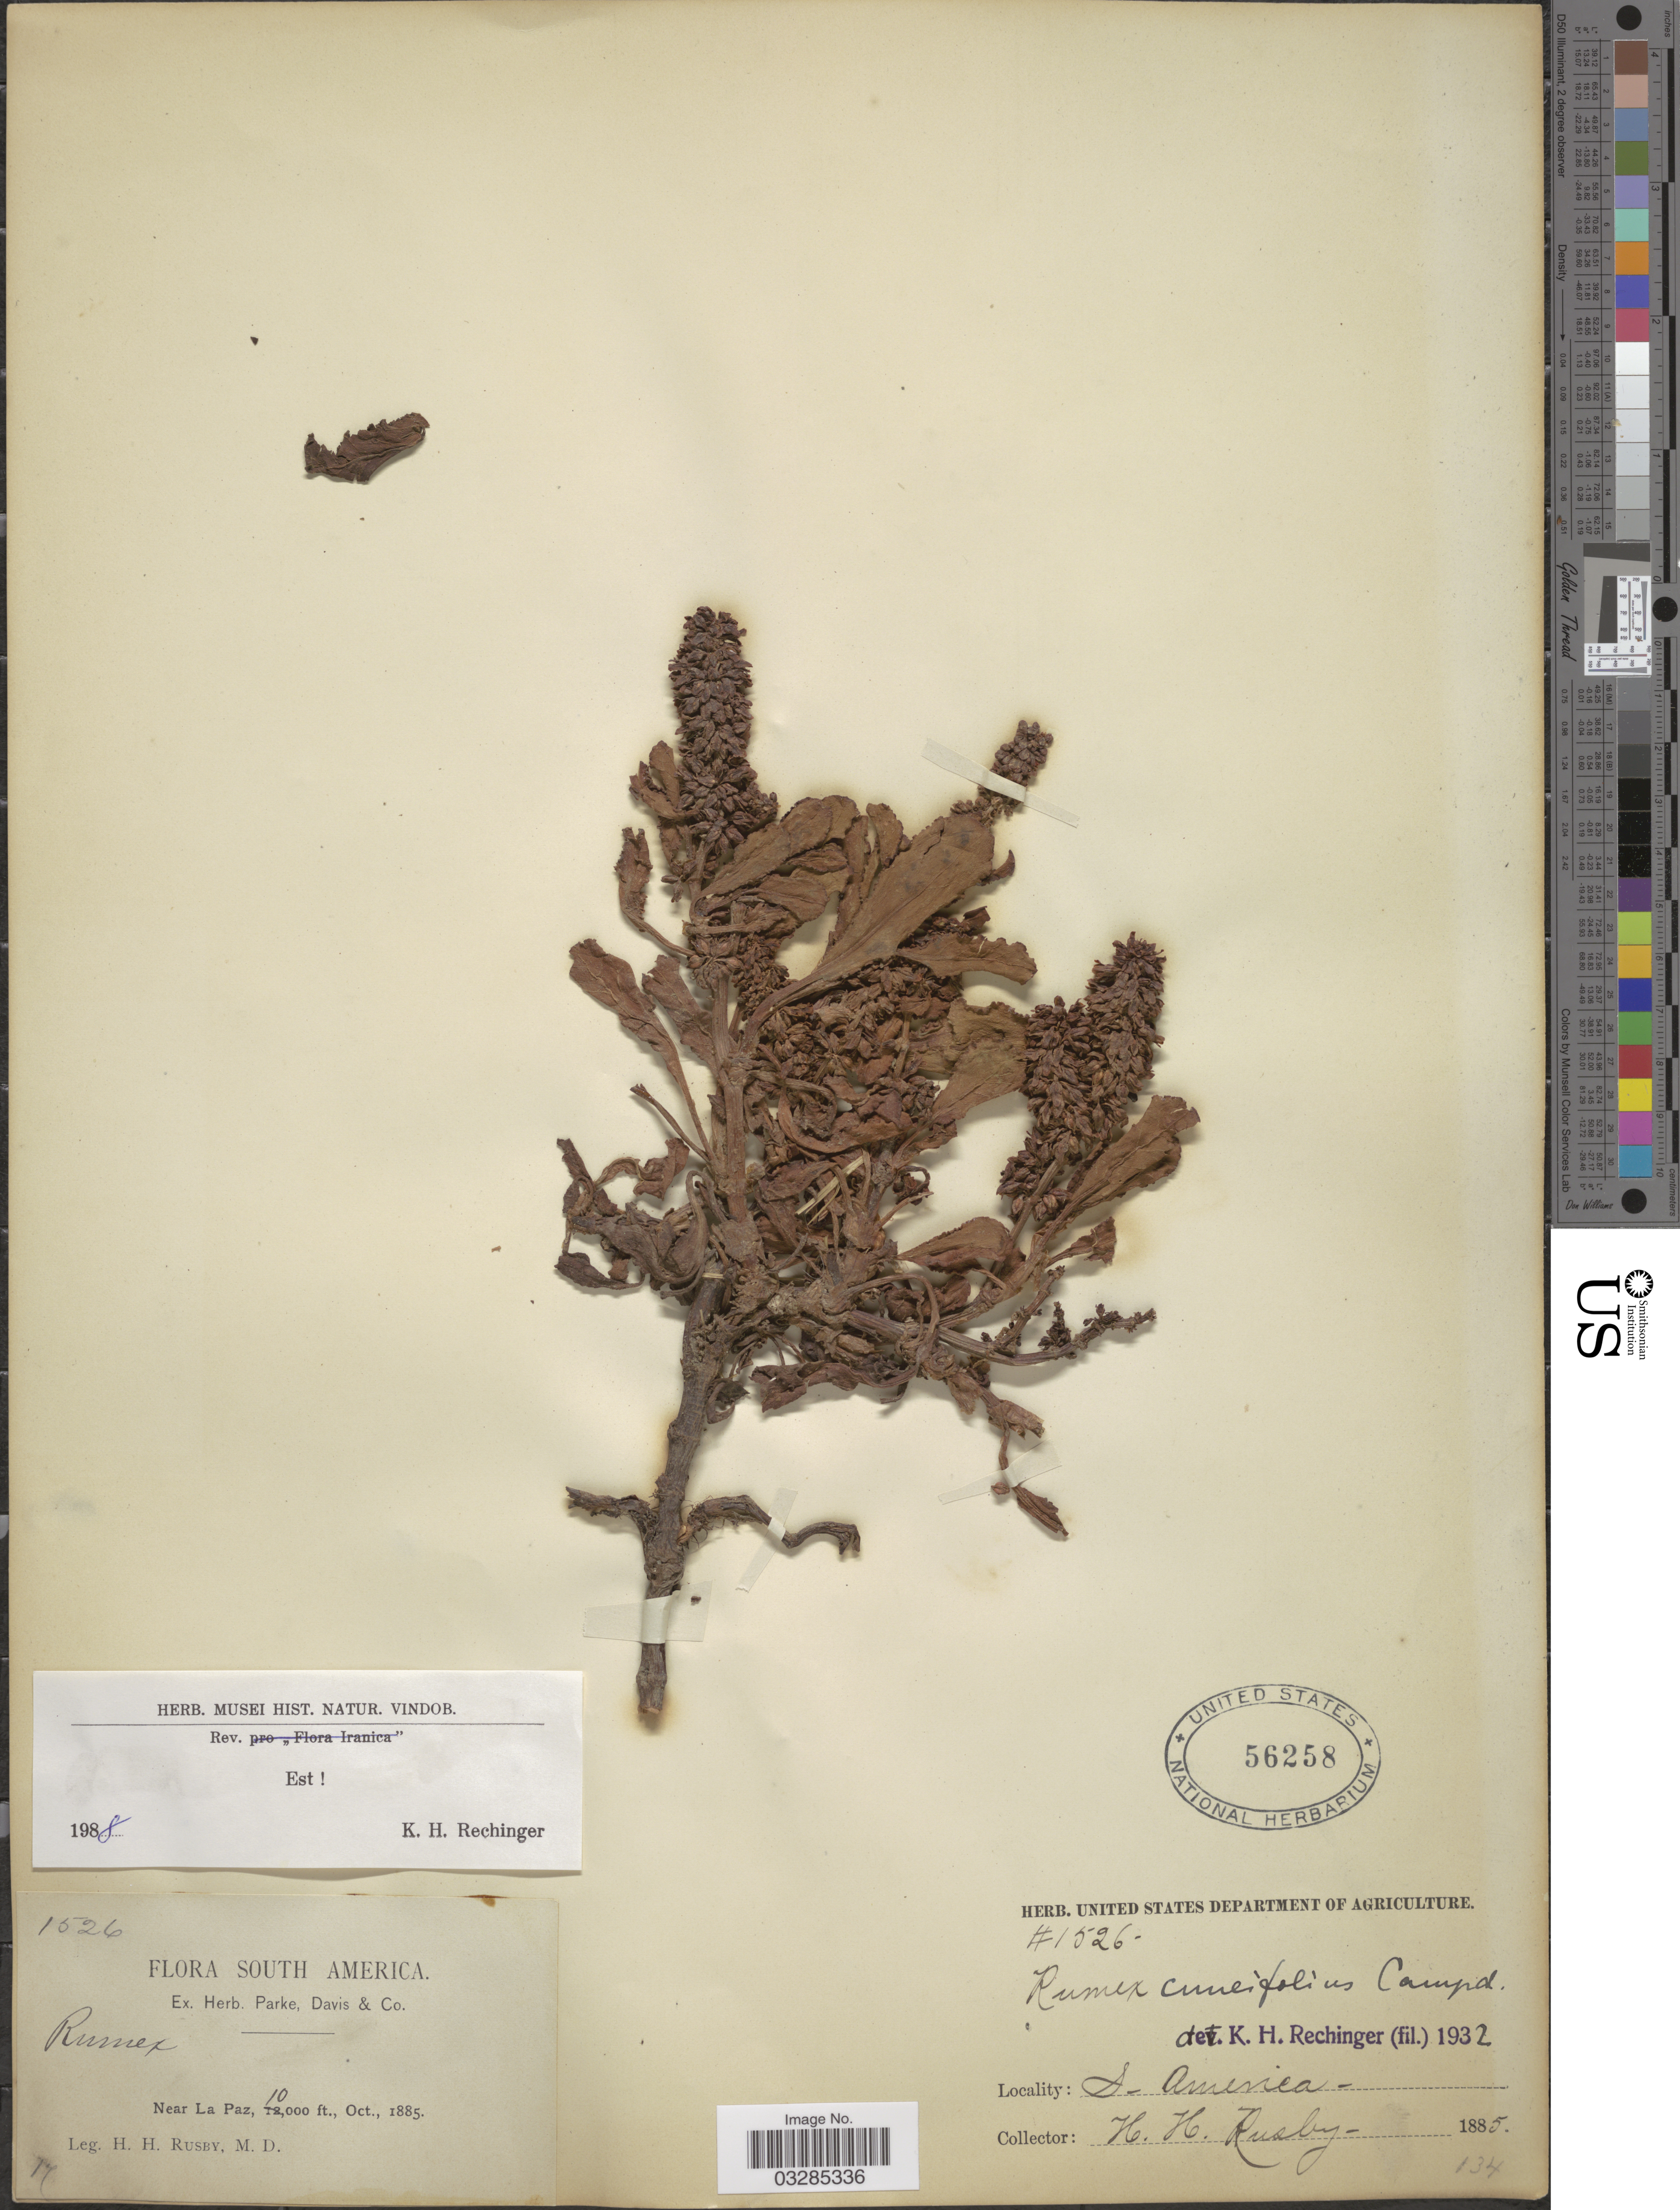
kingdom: Plantae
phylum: Tracheophyta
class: Magnoliopsida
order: Caryophyllales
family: Polygonaceae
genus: Rumex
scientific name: Rumex cuneifolius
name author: Campd.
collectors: H. H. Rusby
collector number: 1526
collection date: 1885-10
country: Bolivia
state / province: La Paz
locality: Near La Paz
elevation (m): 3048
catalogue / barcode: US 56258